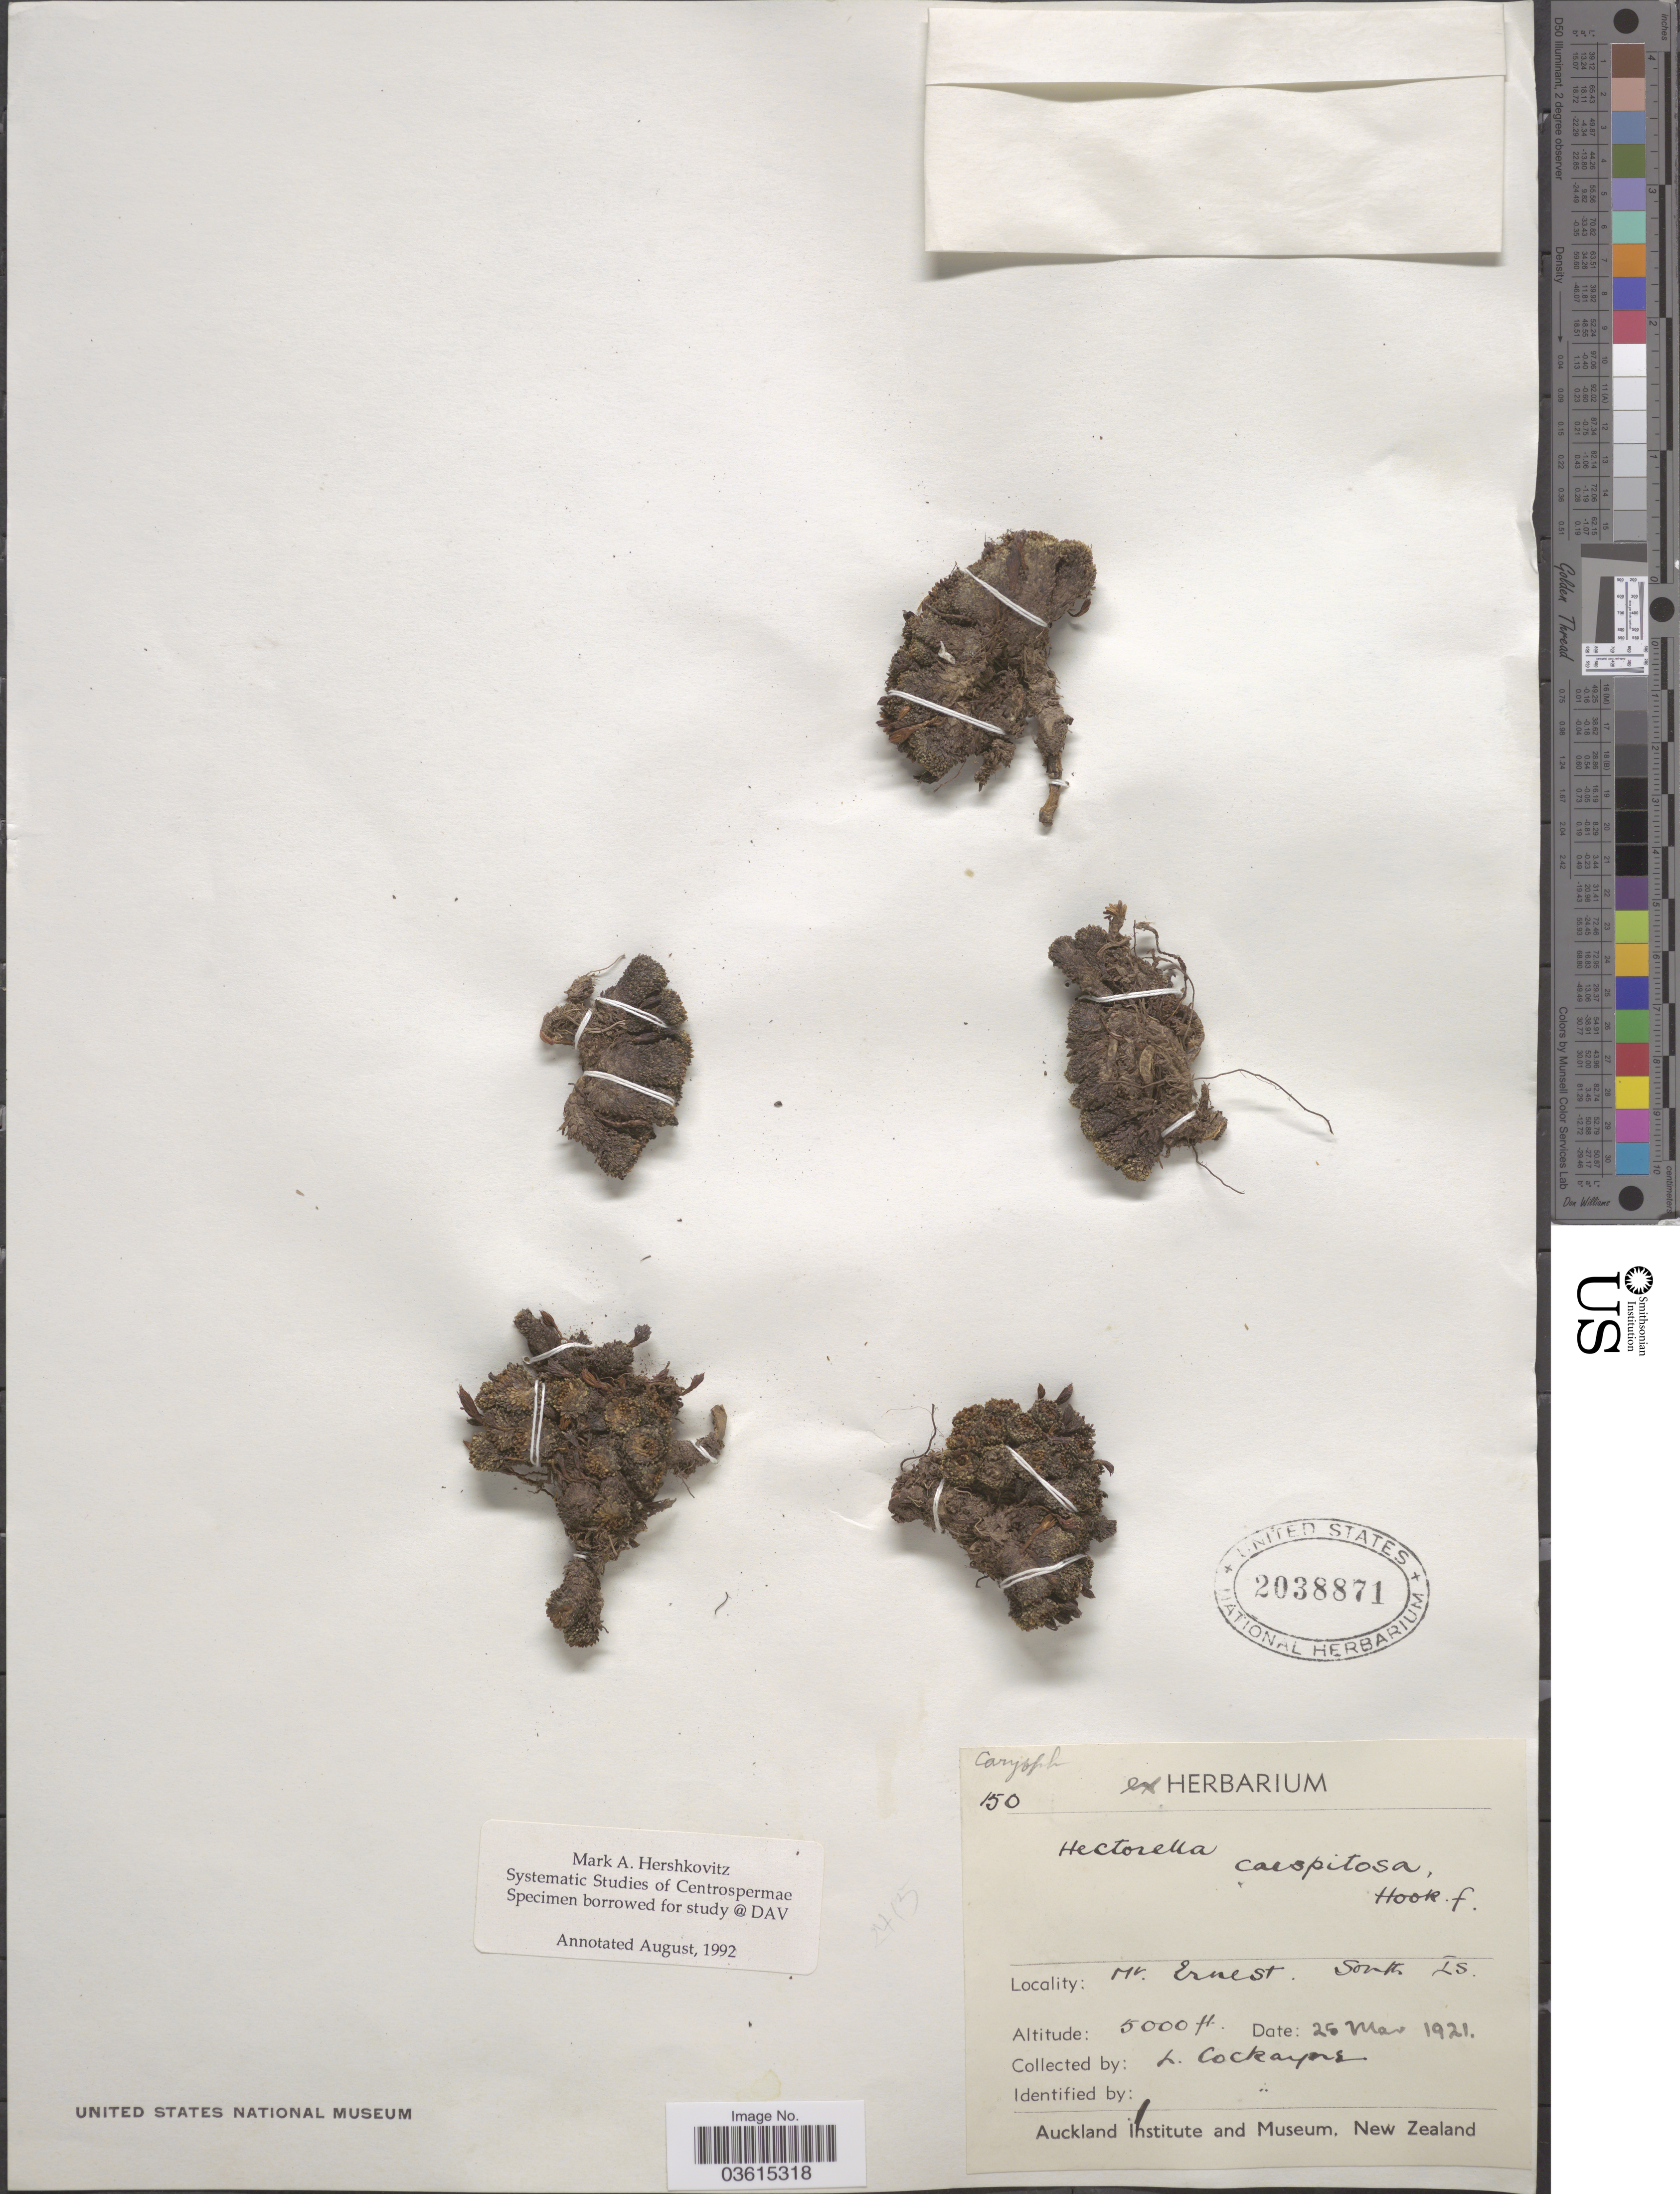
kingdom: Plantae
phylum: Tracheophyta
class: Magnoliopsida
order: Caryophyllales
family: Montiaceae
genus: Hectorella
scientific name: Hectorella caespitosa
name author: Hook. f.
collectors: L. Cockayne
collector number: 150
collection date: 1921-03-28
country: New Zealand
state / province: Auckland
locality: Mt. Ernest. South Is.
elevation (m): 1524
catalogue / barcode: US 2038871